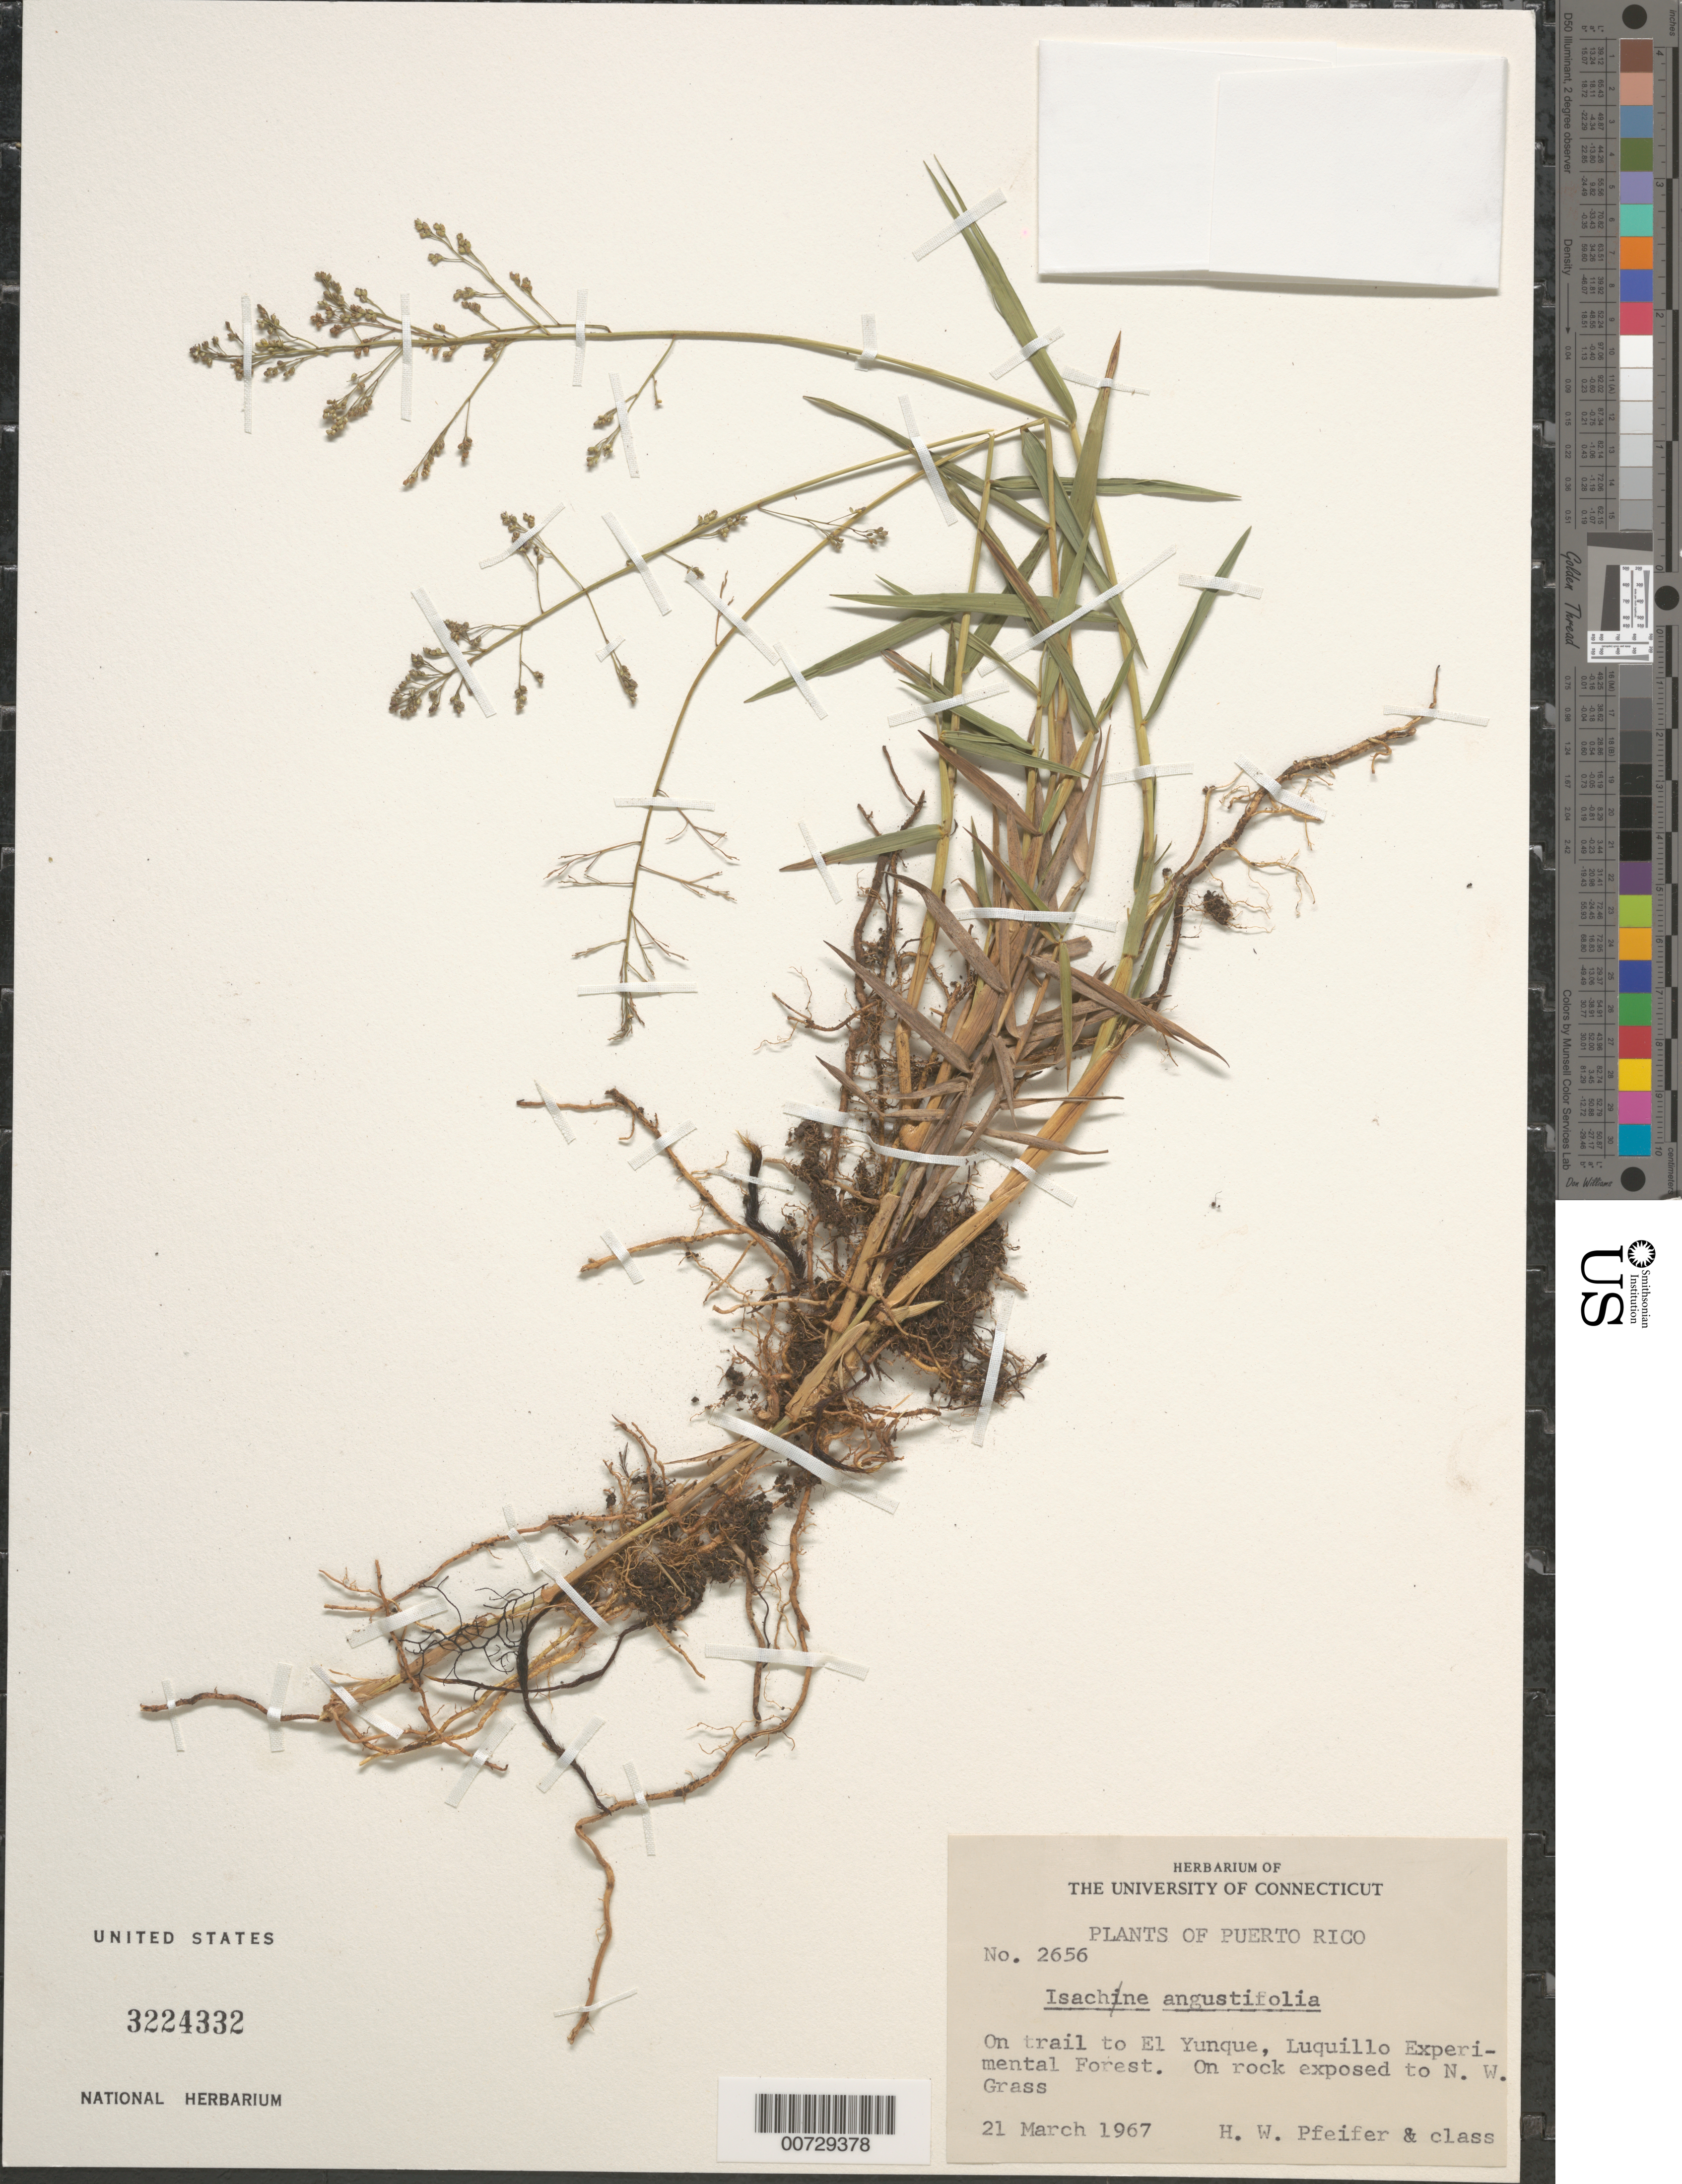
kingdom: Plantae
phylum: Tracheophyta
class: Liliopsida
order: Poales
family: Poaceae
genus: Isachne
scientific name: Isachne angustifolia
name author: Nash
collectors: H. W. Pfeifer & Class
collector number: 2656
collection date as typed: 21 Mar 1967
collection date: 1967-03-21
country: Puerto Rico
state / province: Luquillo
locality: El Yunque, Luquillo Exp. Forest, on trail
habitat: On rock exposed to NW grass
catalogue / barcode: US 3224332